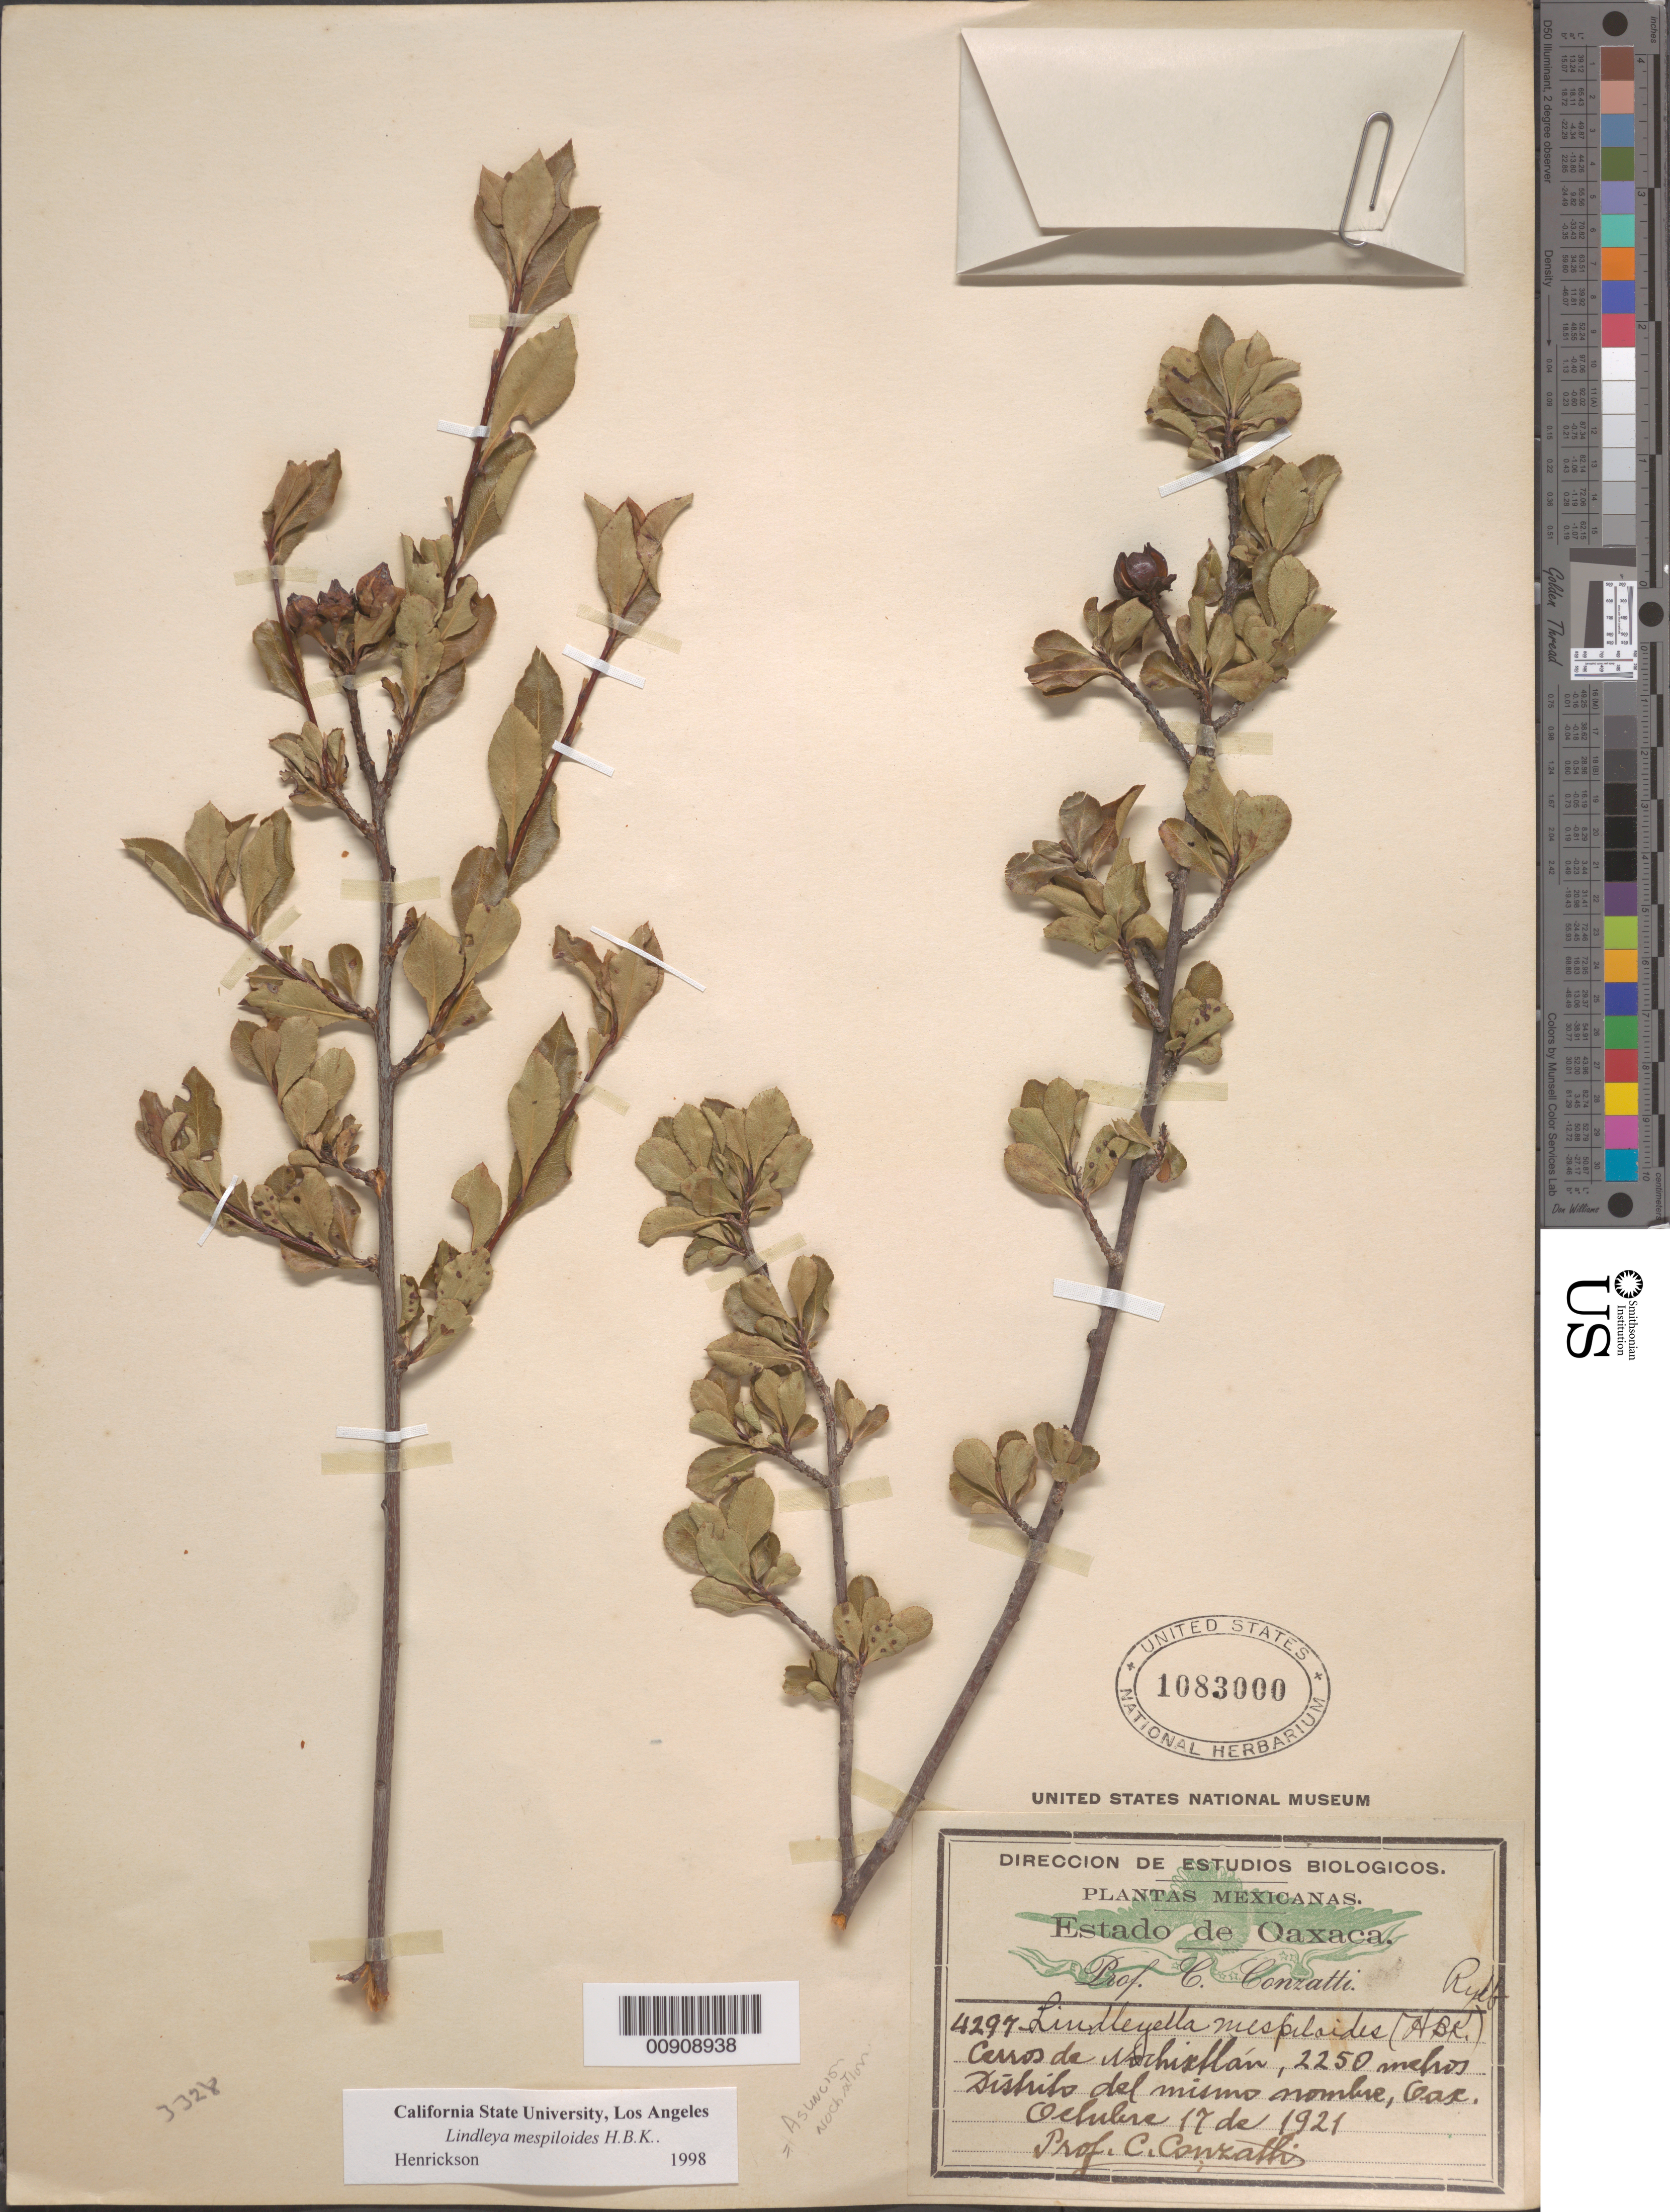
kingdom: Plantae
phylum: Tracheophyta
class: Magnoliopsida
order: Rosales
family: Rosaceae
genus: Lindleya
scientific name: Lindleya mespiloides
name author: Kunth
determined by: Henrickson, James, (CSLA), California State University at Los Angeles (UNITED STATES)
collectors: C. Conzatti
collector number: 4297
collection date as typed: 17 Oct 1921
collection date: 1921-10-17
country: Mexico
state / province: Oaxaca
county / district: Nochixtlán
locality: Cerros de Nochixtlán, Distrito del mismo nombre, Oaxaca.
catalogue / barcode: US 1083000